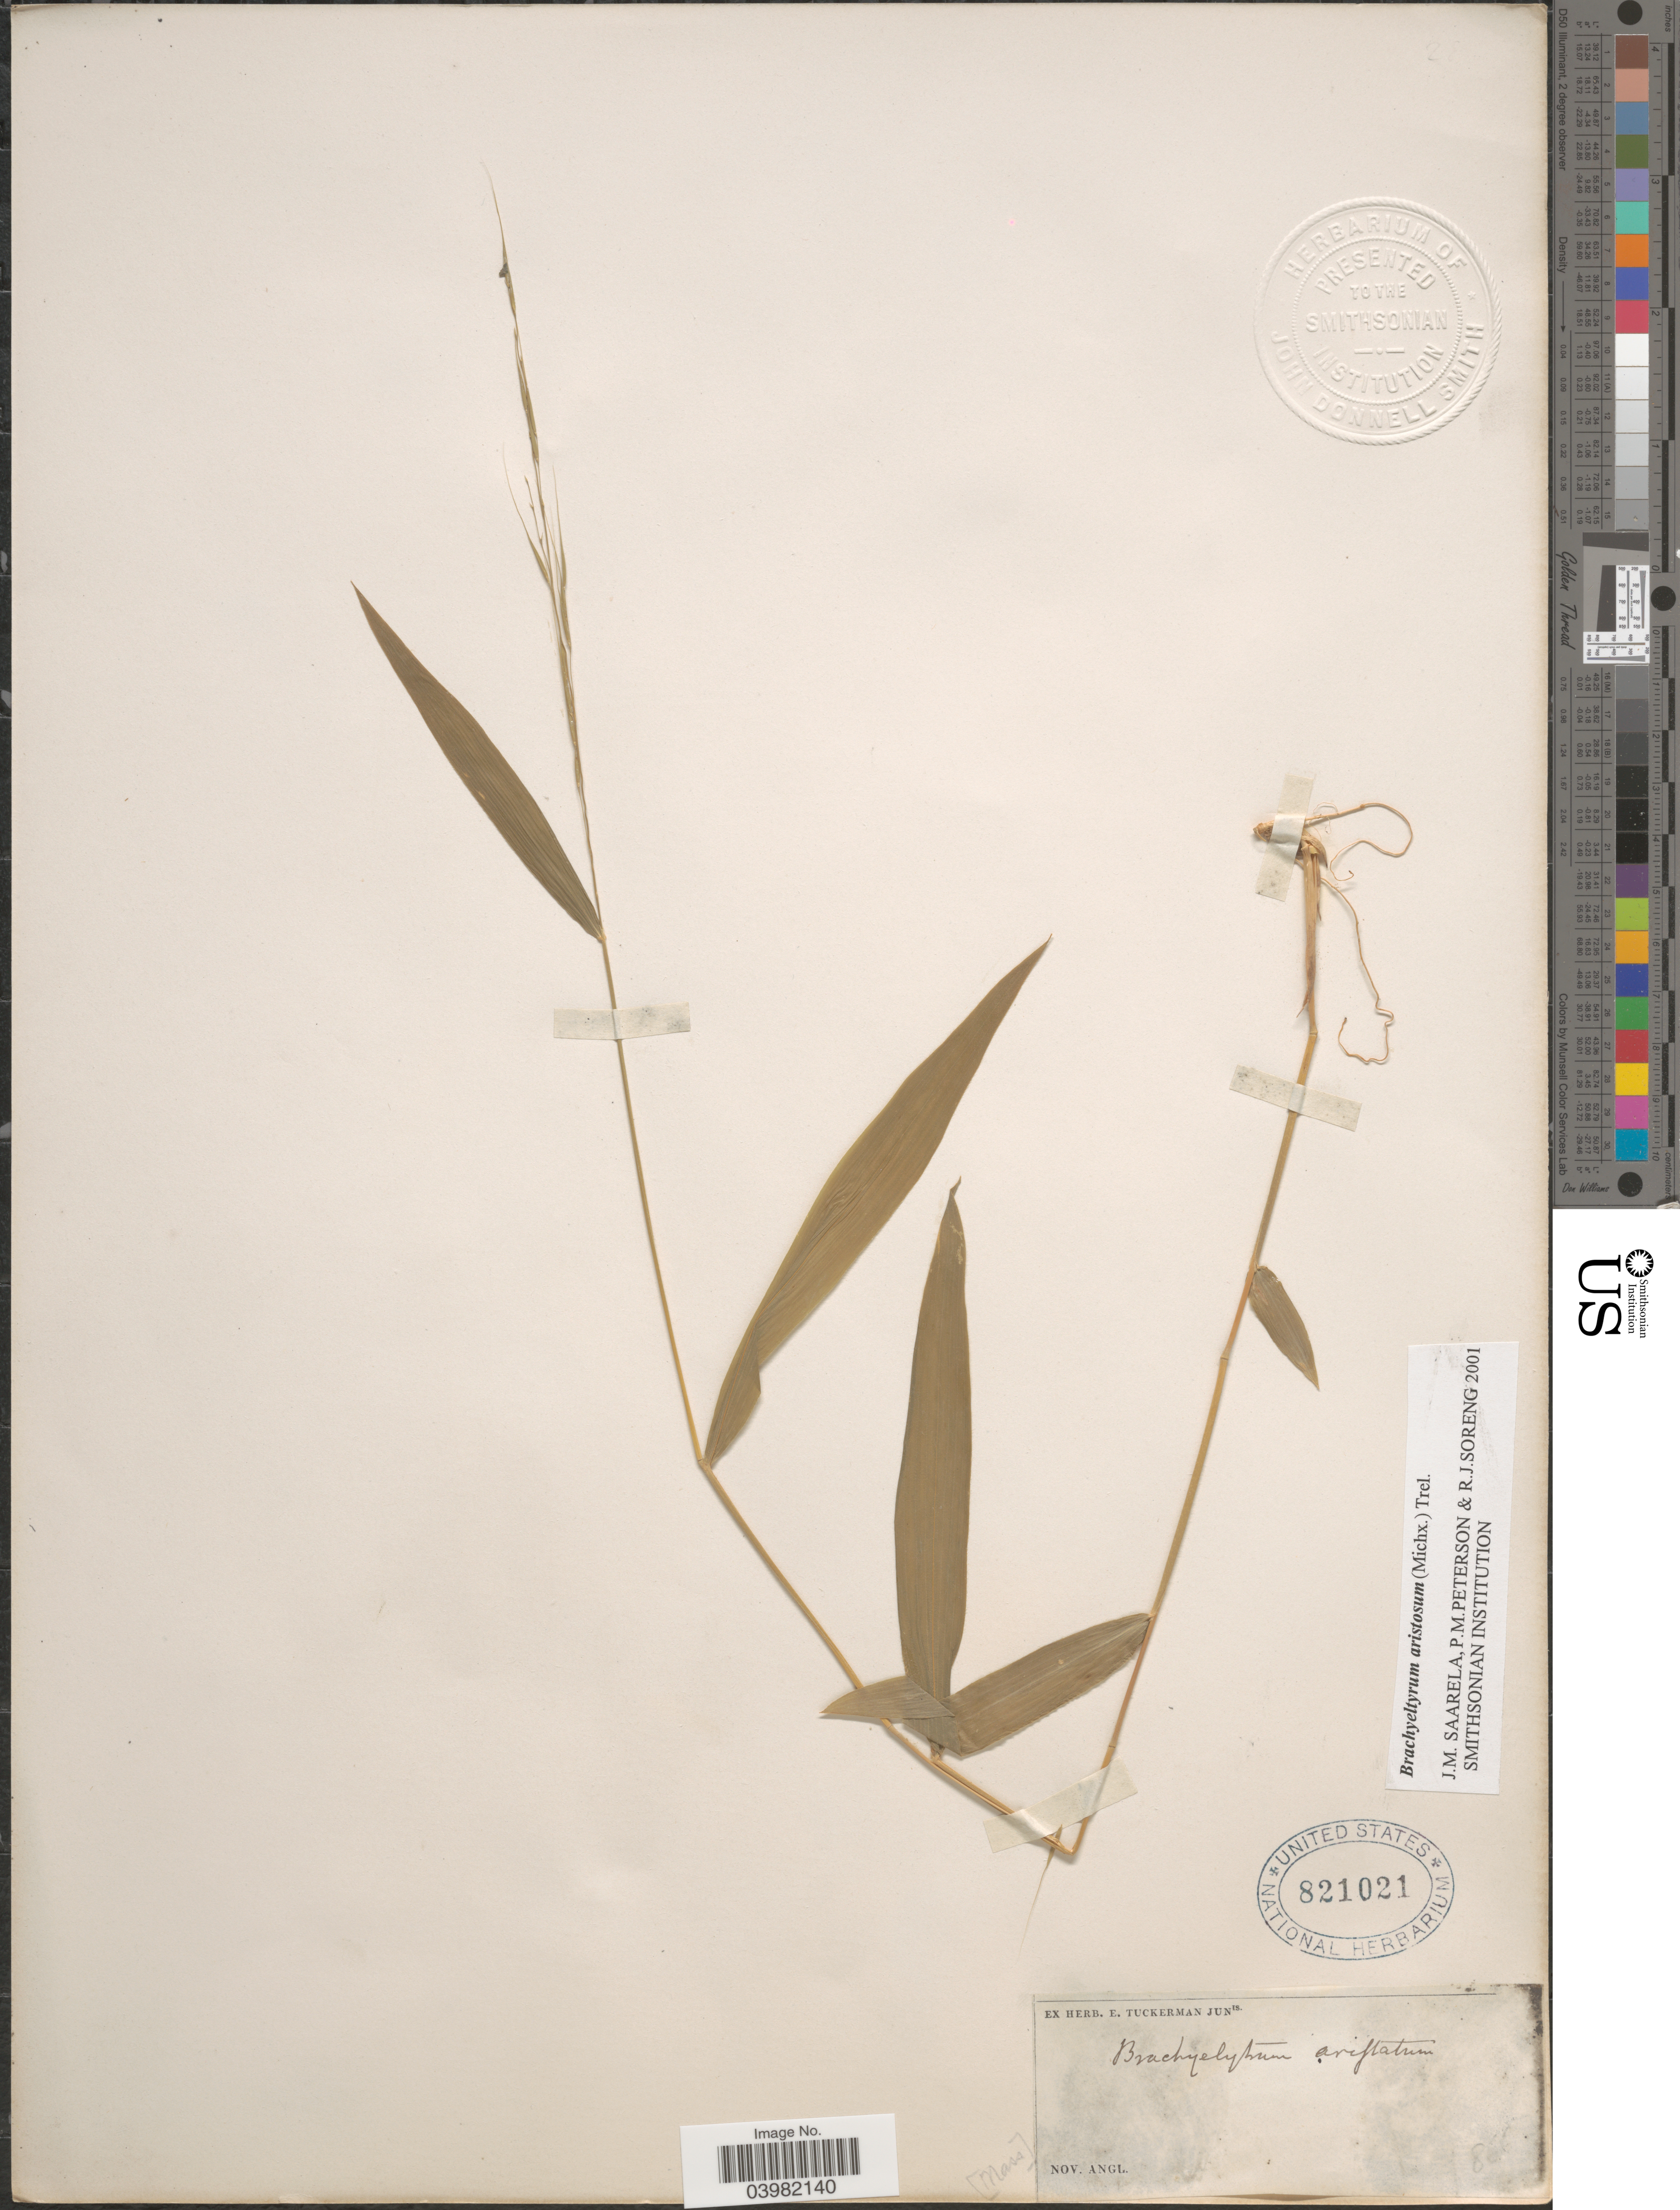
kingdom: Plantae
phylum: Tracheophyta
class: Liliopsida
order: Poales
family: Poaceae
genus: Brachyelytrum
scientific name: Brachyelytrum aristosum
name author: (Michx.) P. Beauv. ex Trel.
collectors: ex herb. E. Tuckerman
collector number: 866*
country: United States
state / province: Massachusetts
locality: Nov. Angl.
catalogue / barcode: US 821021